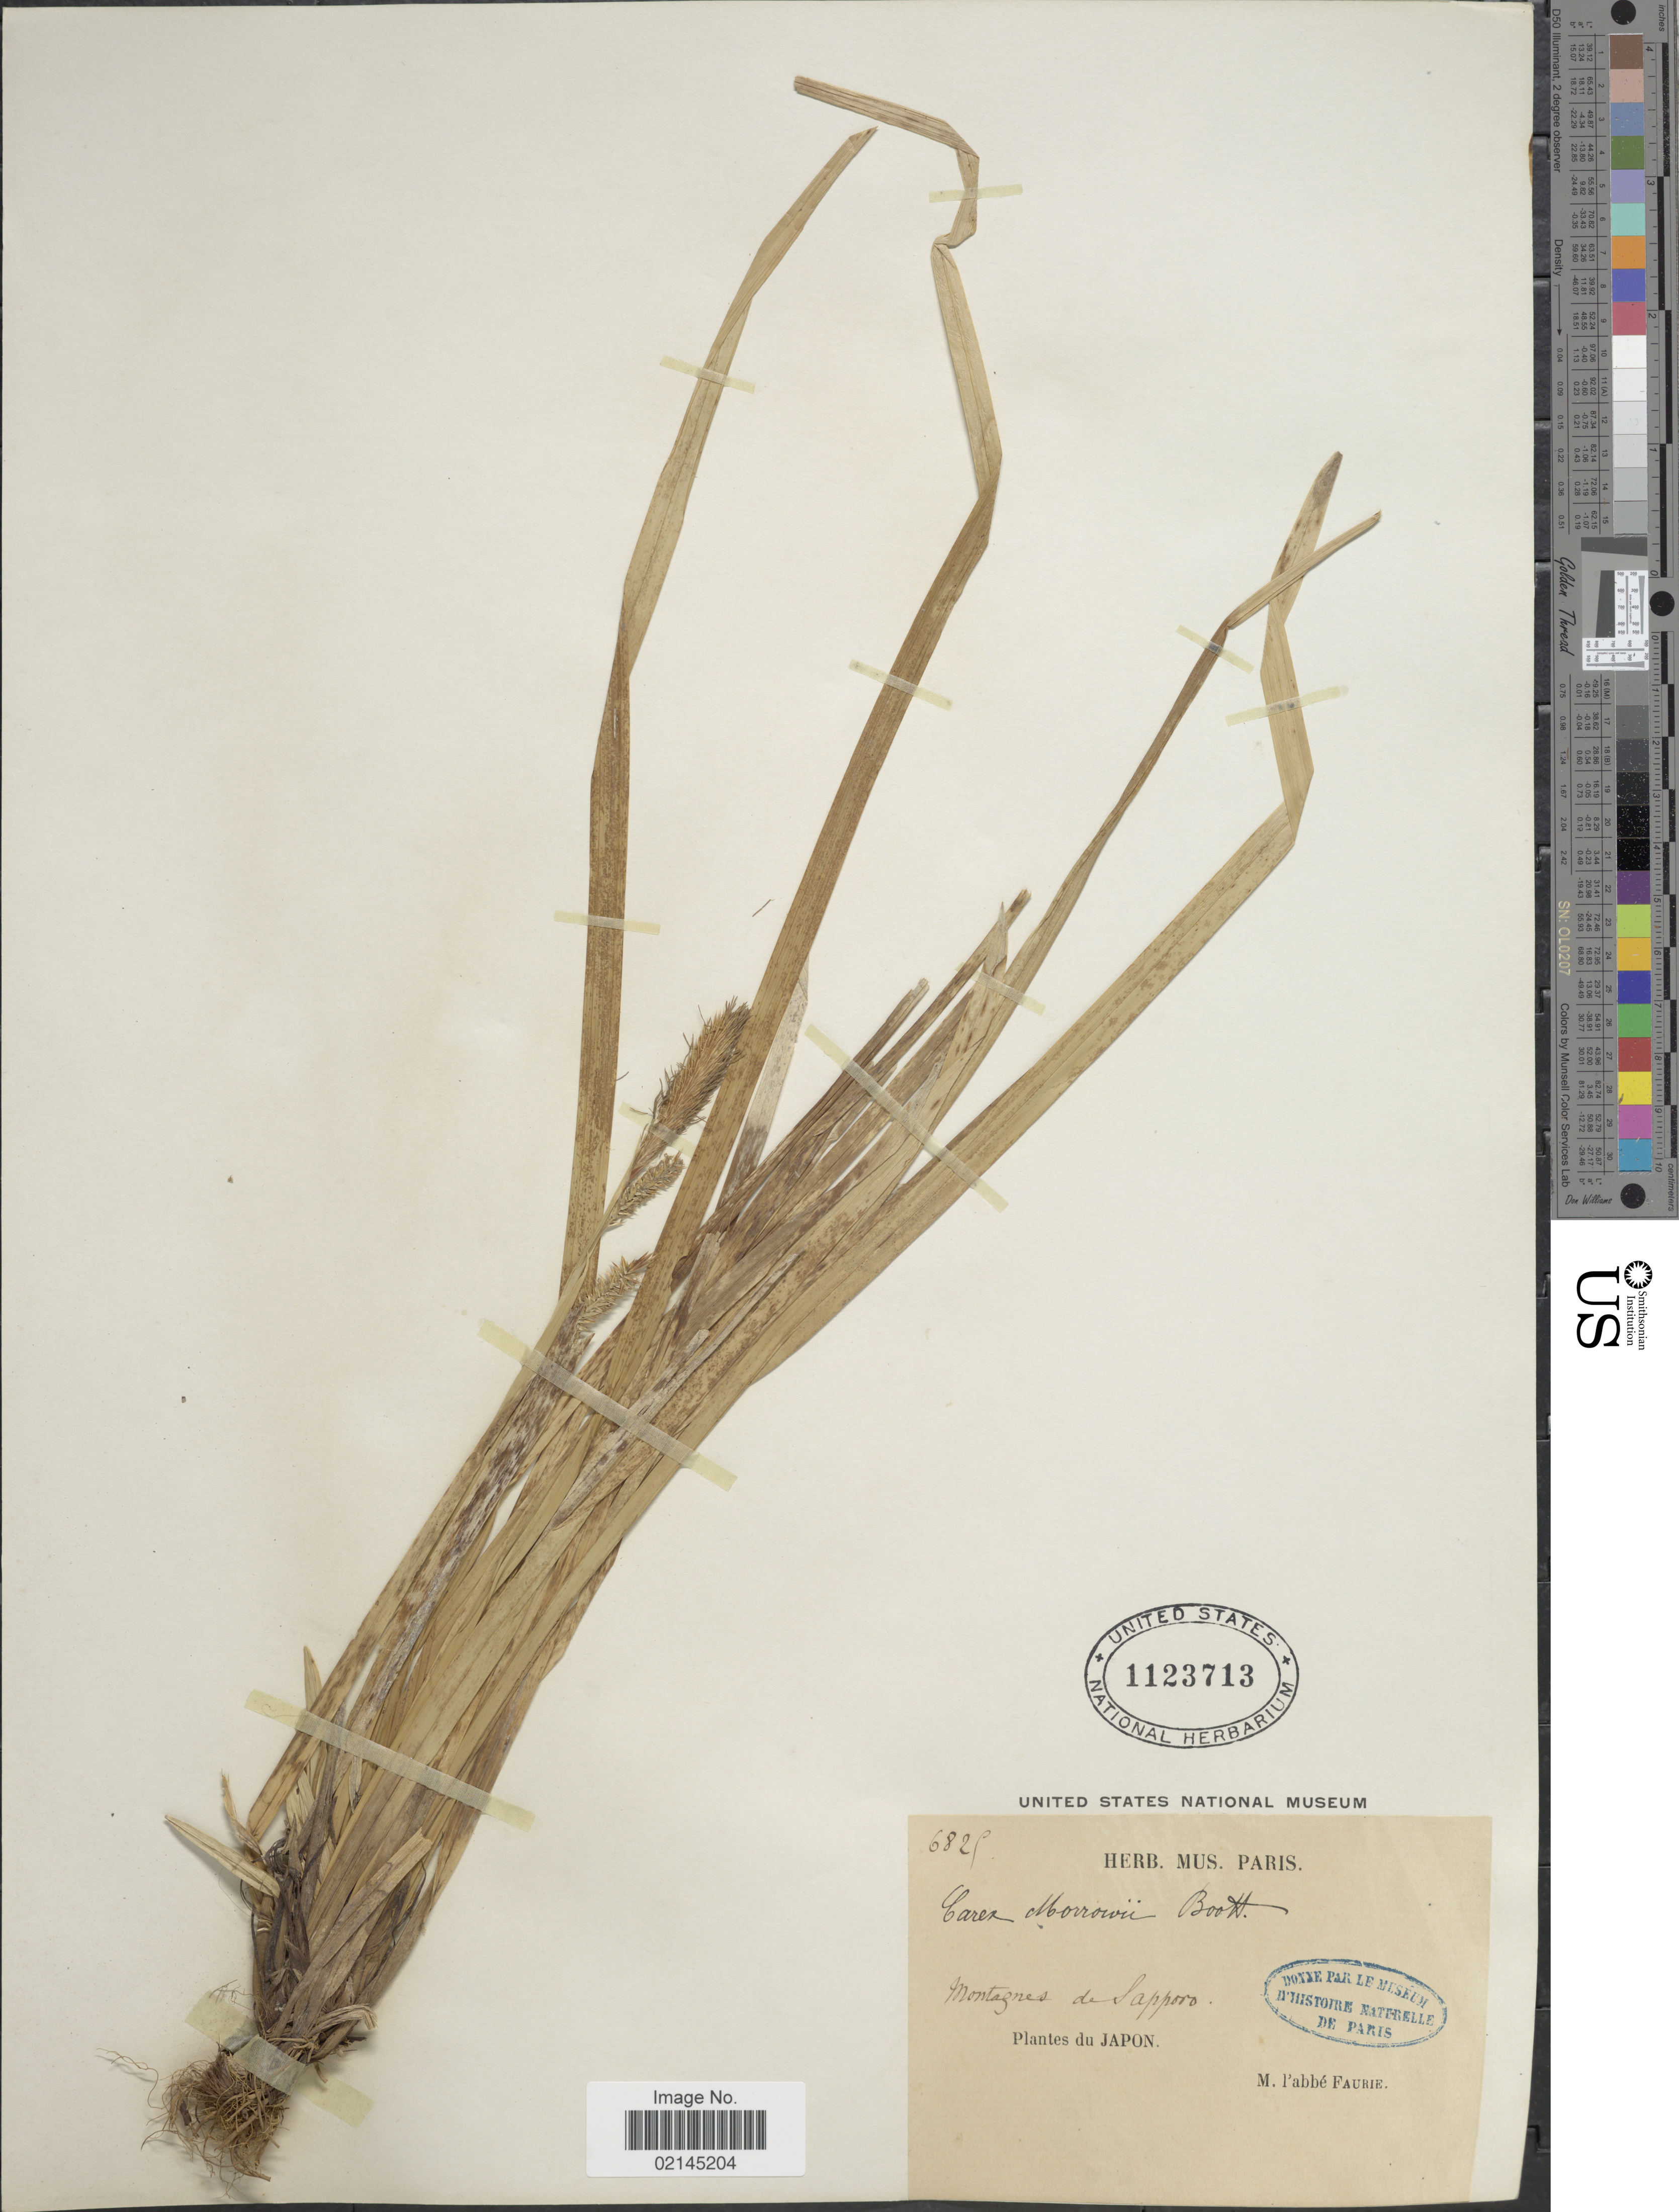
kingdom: Plantae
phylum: Tracheophyta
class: Liliopsida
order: Poales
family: Cyperaceae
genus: Carex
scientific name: Carex morrowii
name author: Boott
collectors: A. Faurie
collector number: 6825*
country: Japan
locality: Montagnes de Sapporo. Plantes du Japon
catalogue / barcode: US 1123713